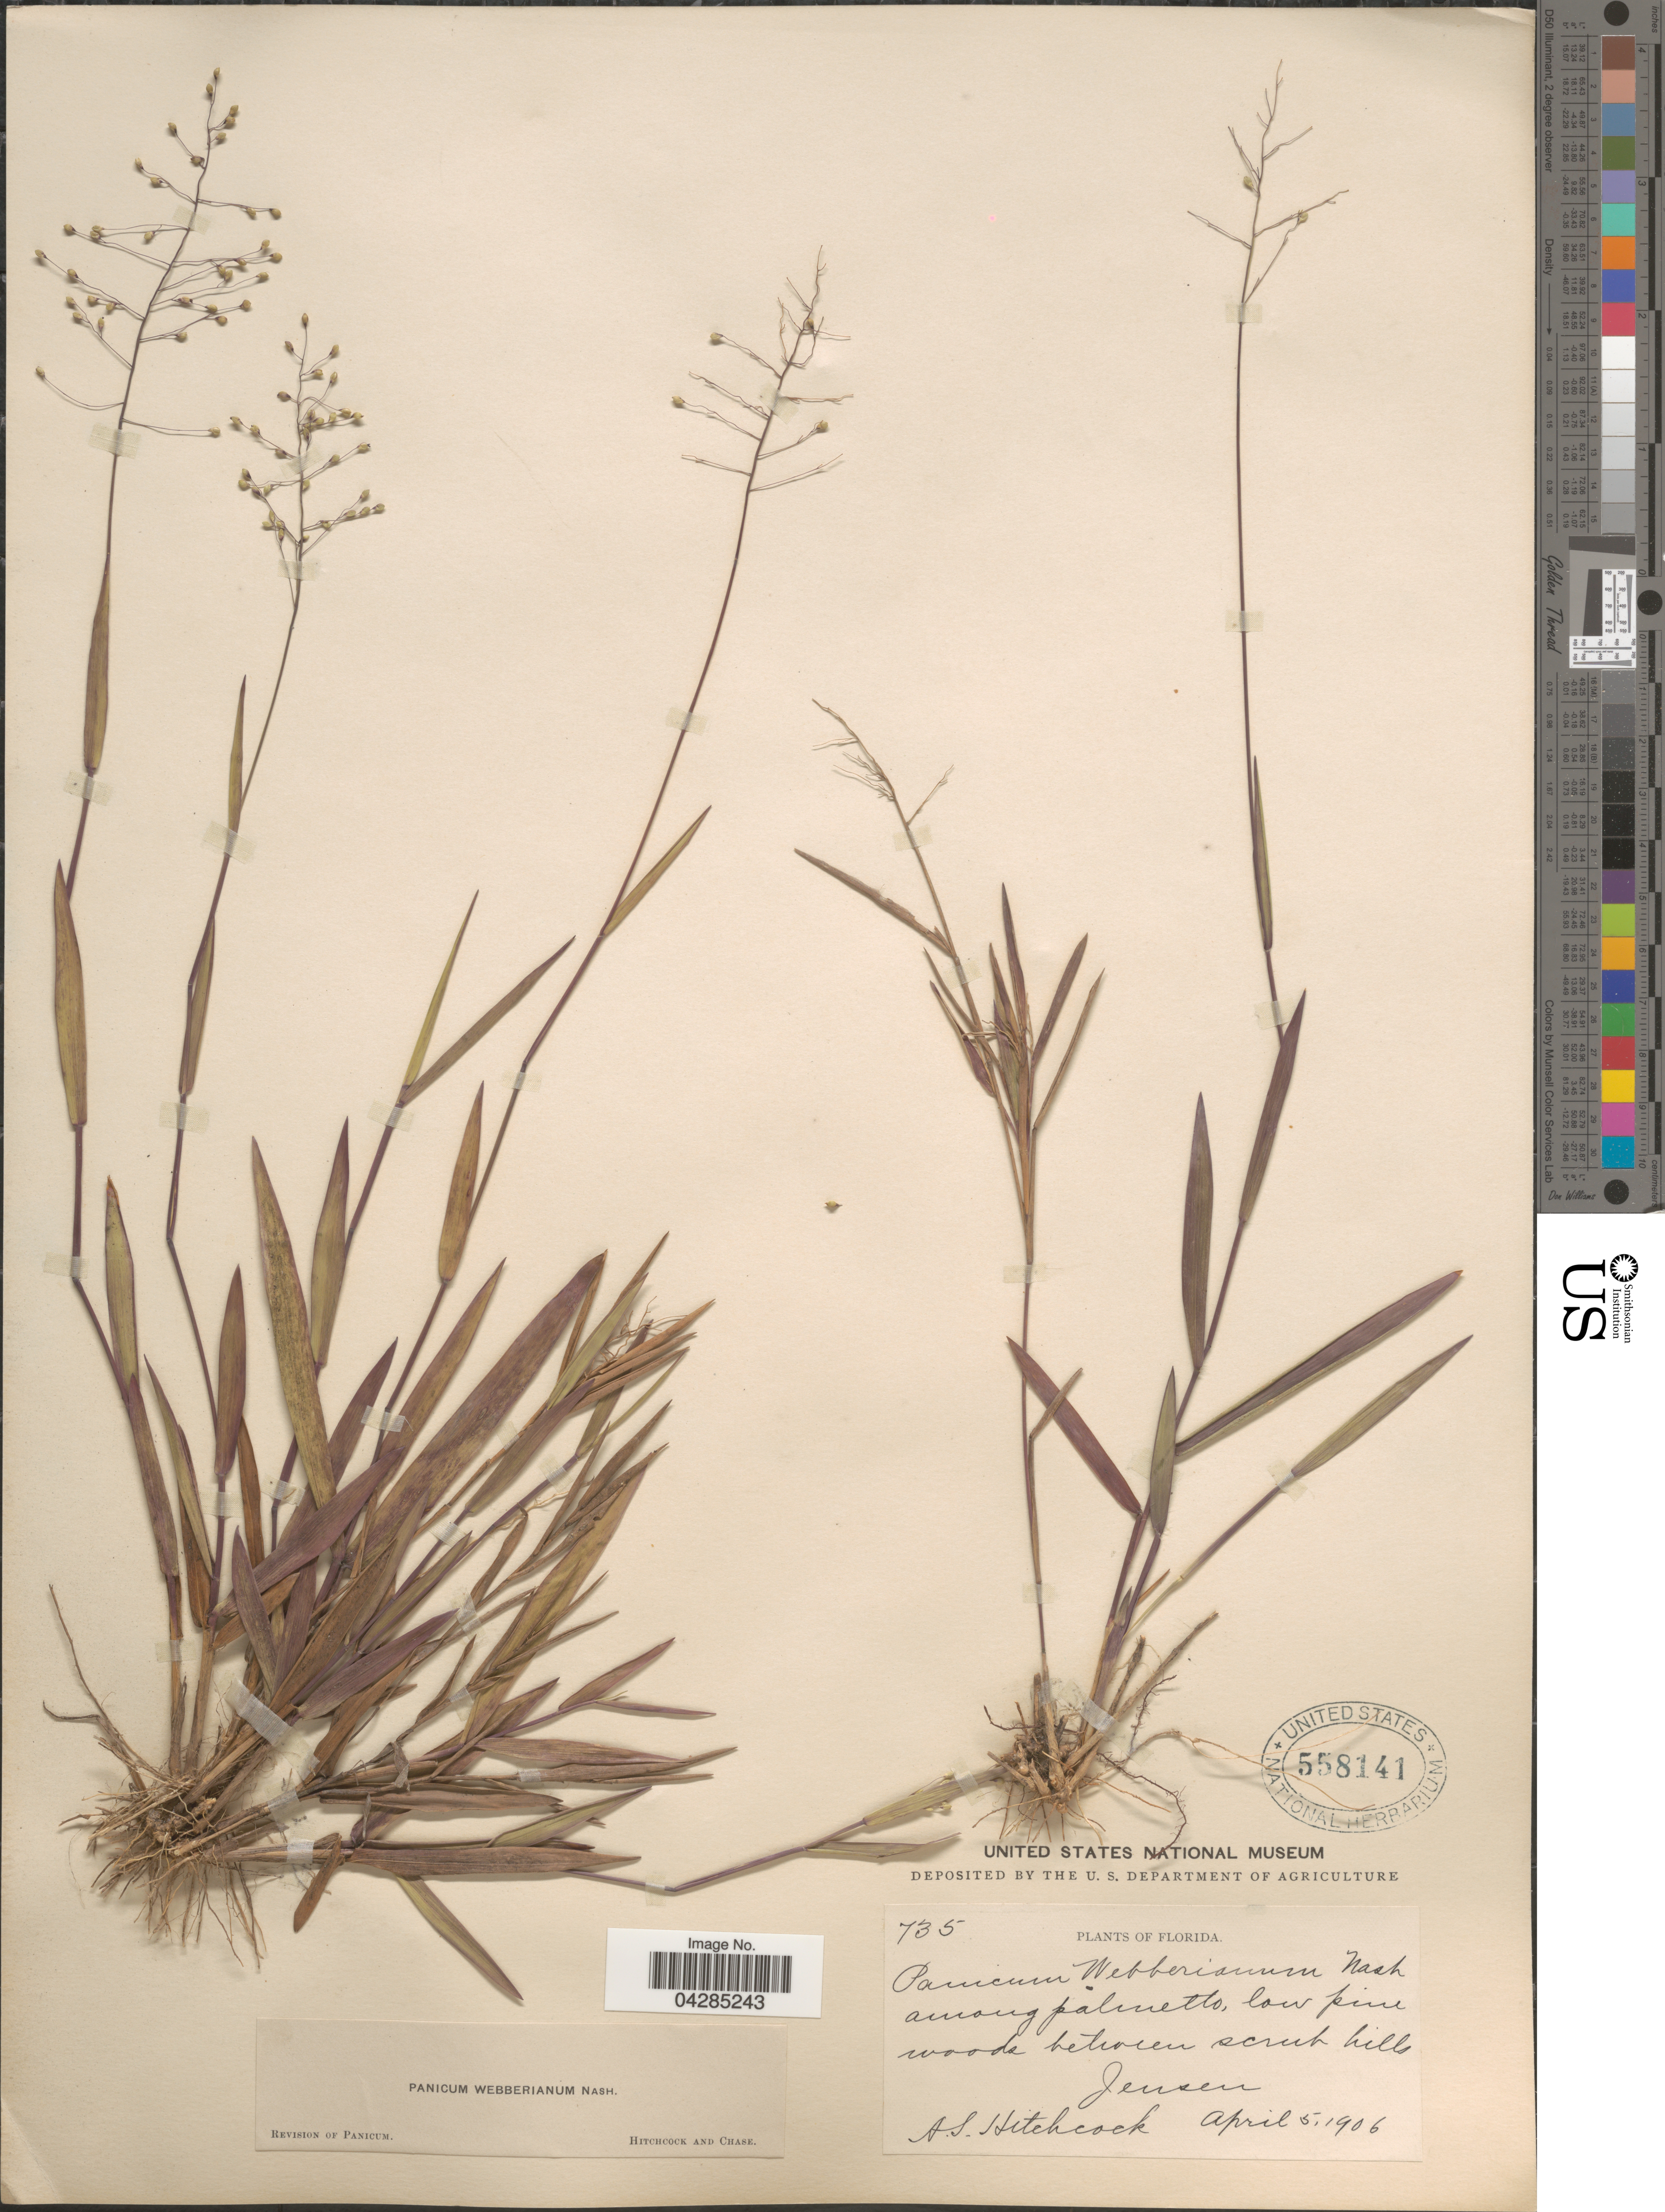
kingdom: Plantae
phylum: Tracheophyta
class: Liliopsida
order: Poales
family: Poaceae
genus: Dichanthelium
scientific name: Dichanthelium portoricense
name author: (Desv. ex Ham.) B.F. Hansen & Wunderlin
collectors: A. S. Hitchcock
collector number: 735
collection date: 1906-04-05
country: United States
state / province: Florida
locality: Among palmetto, low pine woods between scrub hills Jensen.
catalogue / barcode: US 558141